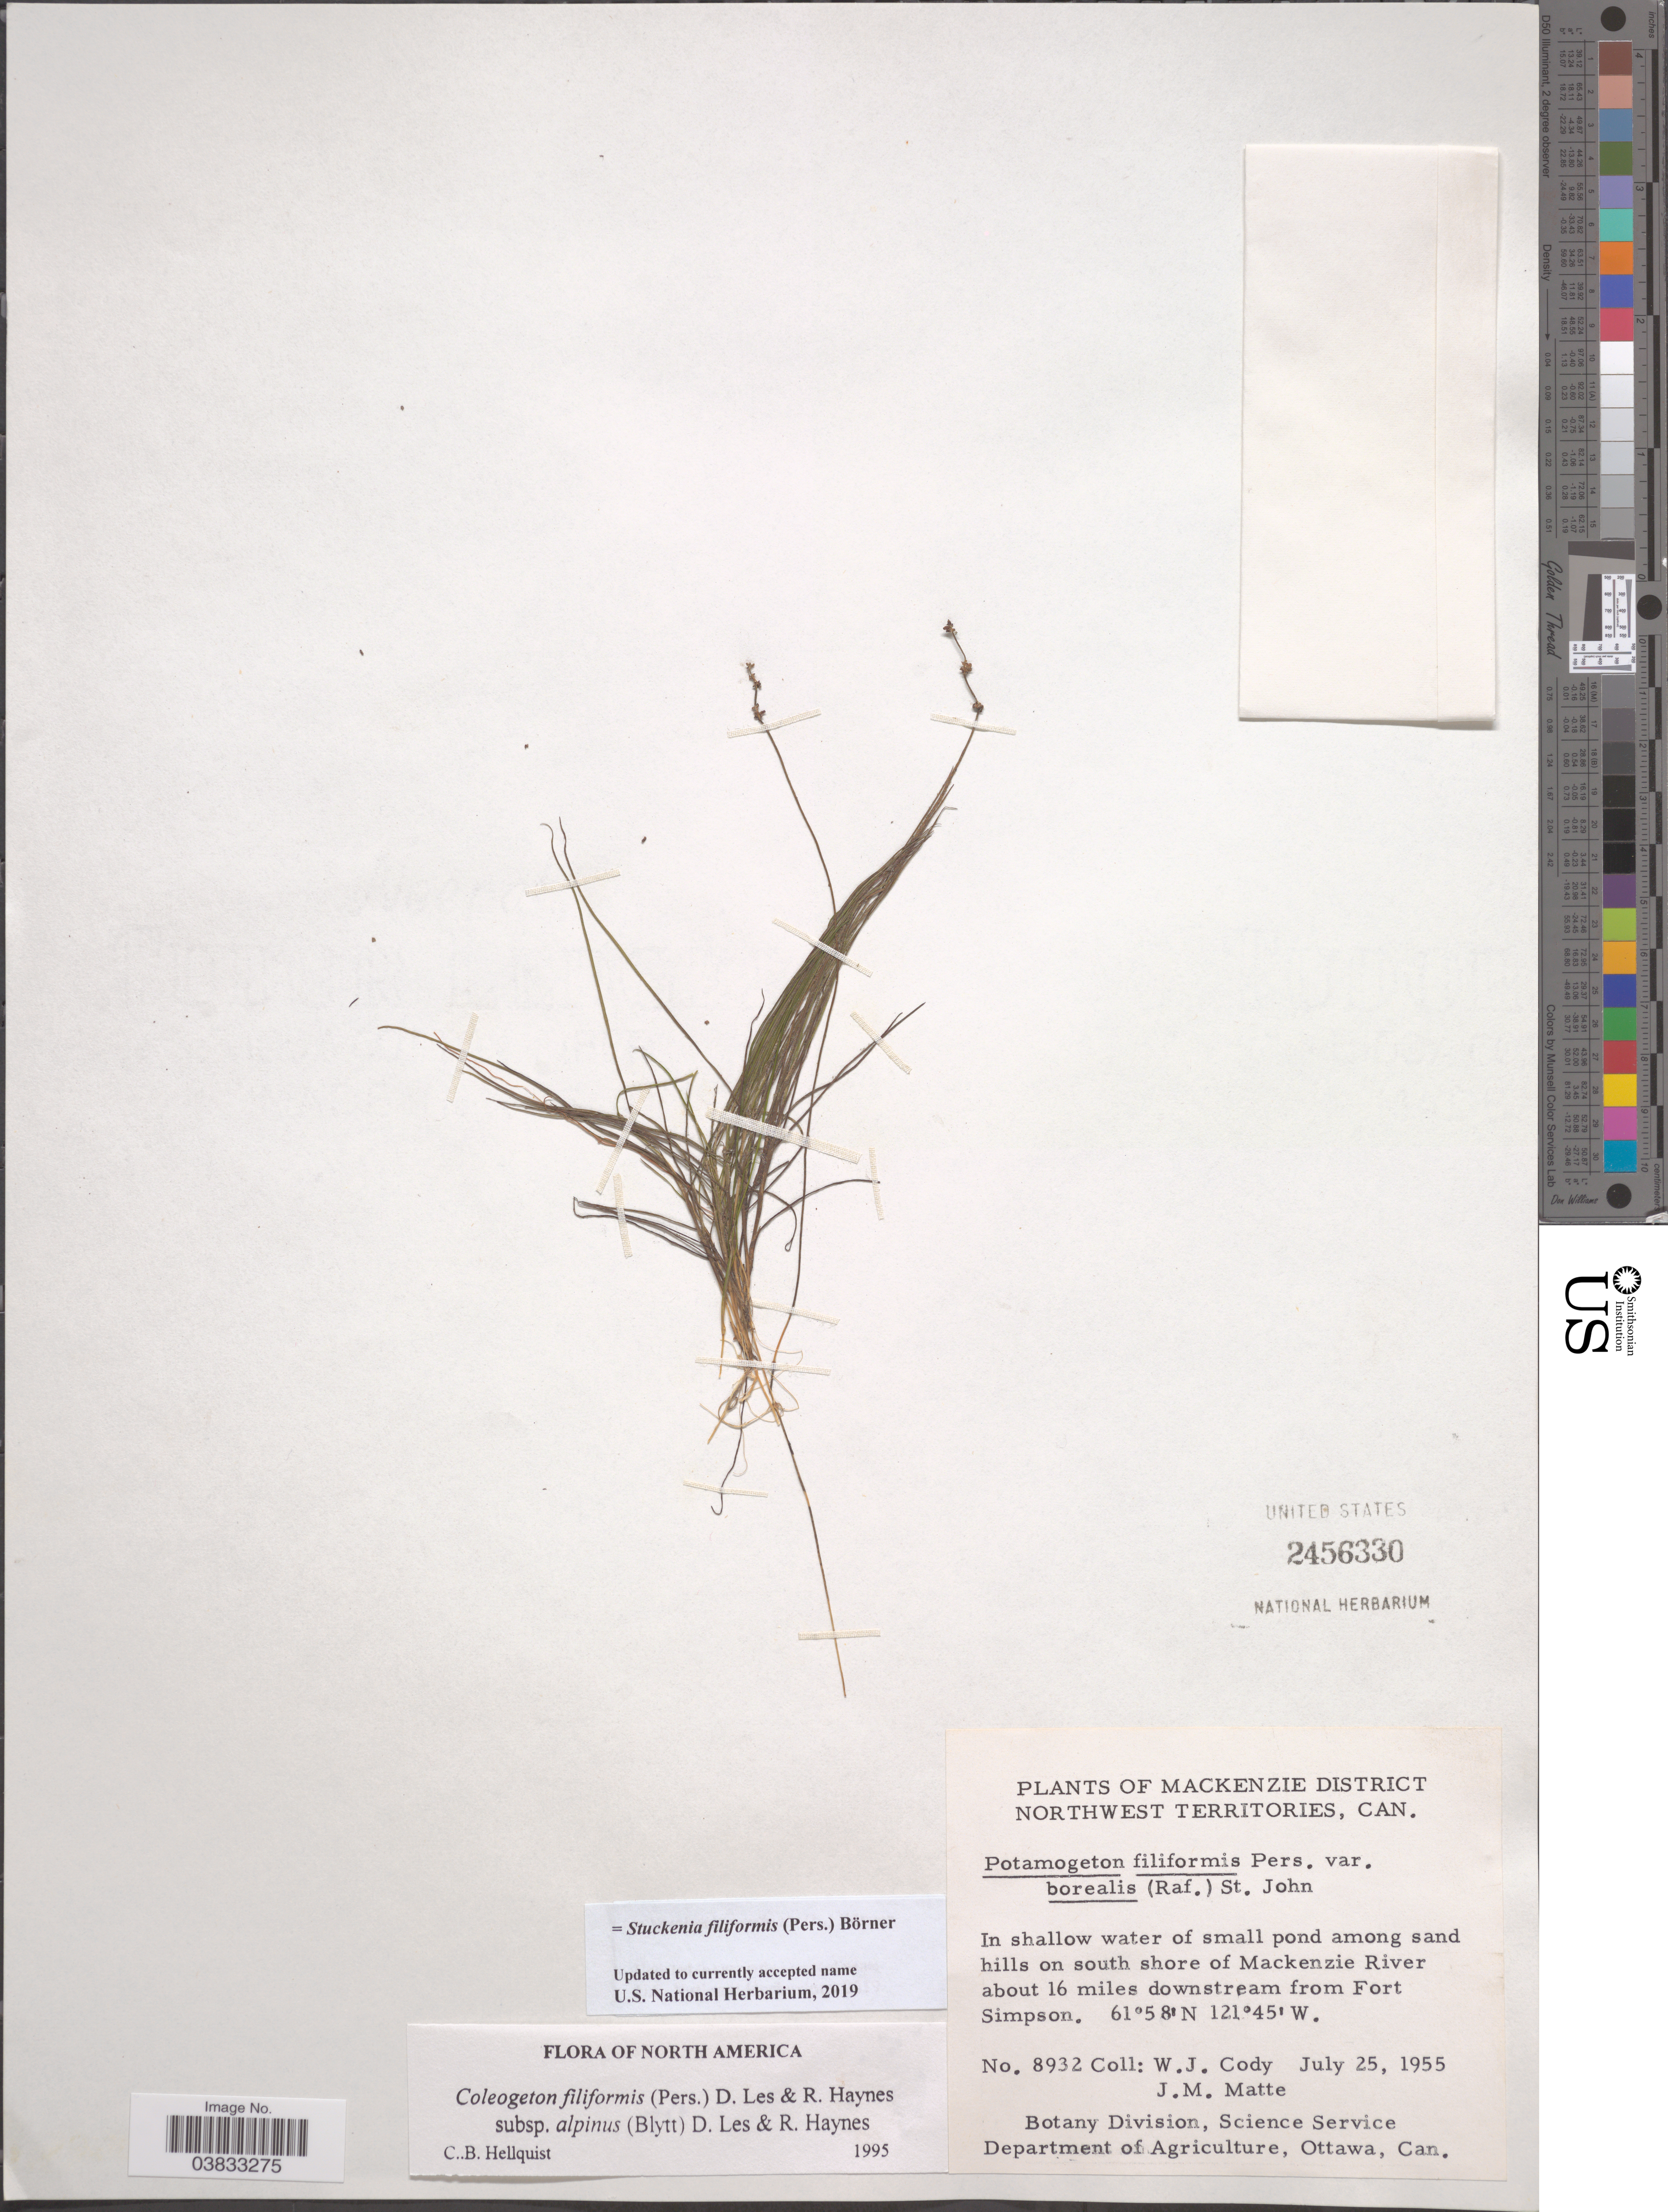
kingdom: Plantae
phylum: Tracheophyta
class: Liliopsida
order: Alismatales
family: Potamogetonaceae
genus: Stuckenia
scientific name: Stuckenia filiformis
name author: (Pers.) Börner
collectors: W. Cody & J. Matte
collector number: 8932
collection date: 1955-07-25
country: Canada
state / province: Northwest Territories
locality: Mackenzie District. Among sand hills on south shore of Mackenzie River about 16 miles downstream from Fort Simpson.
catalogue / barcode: US 2456330